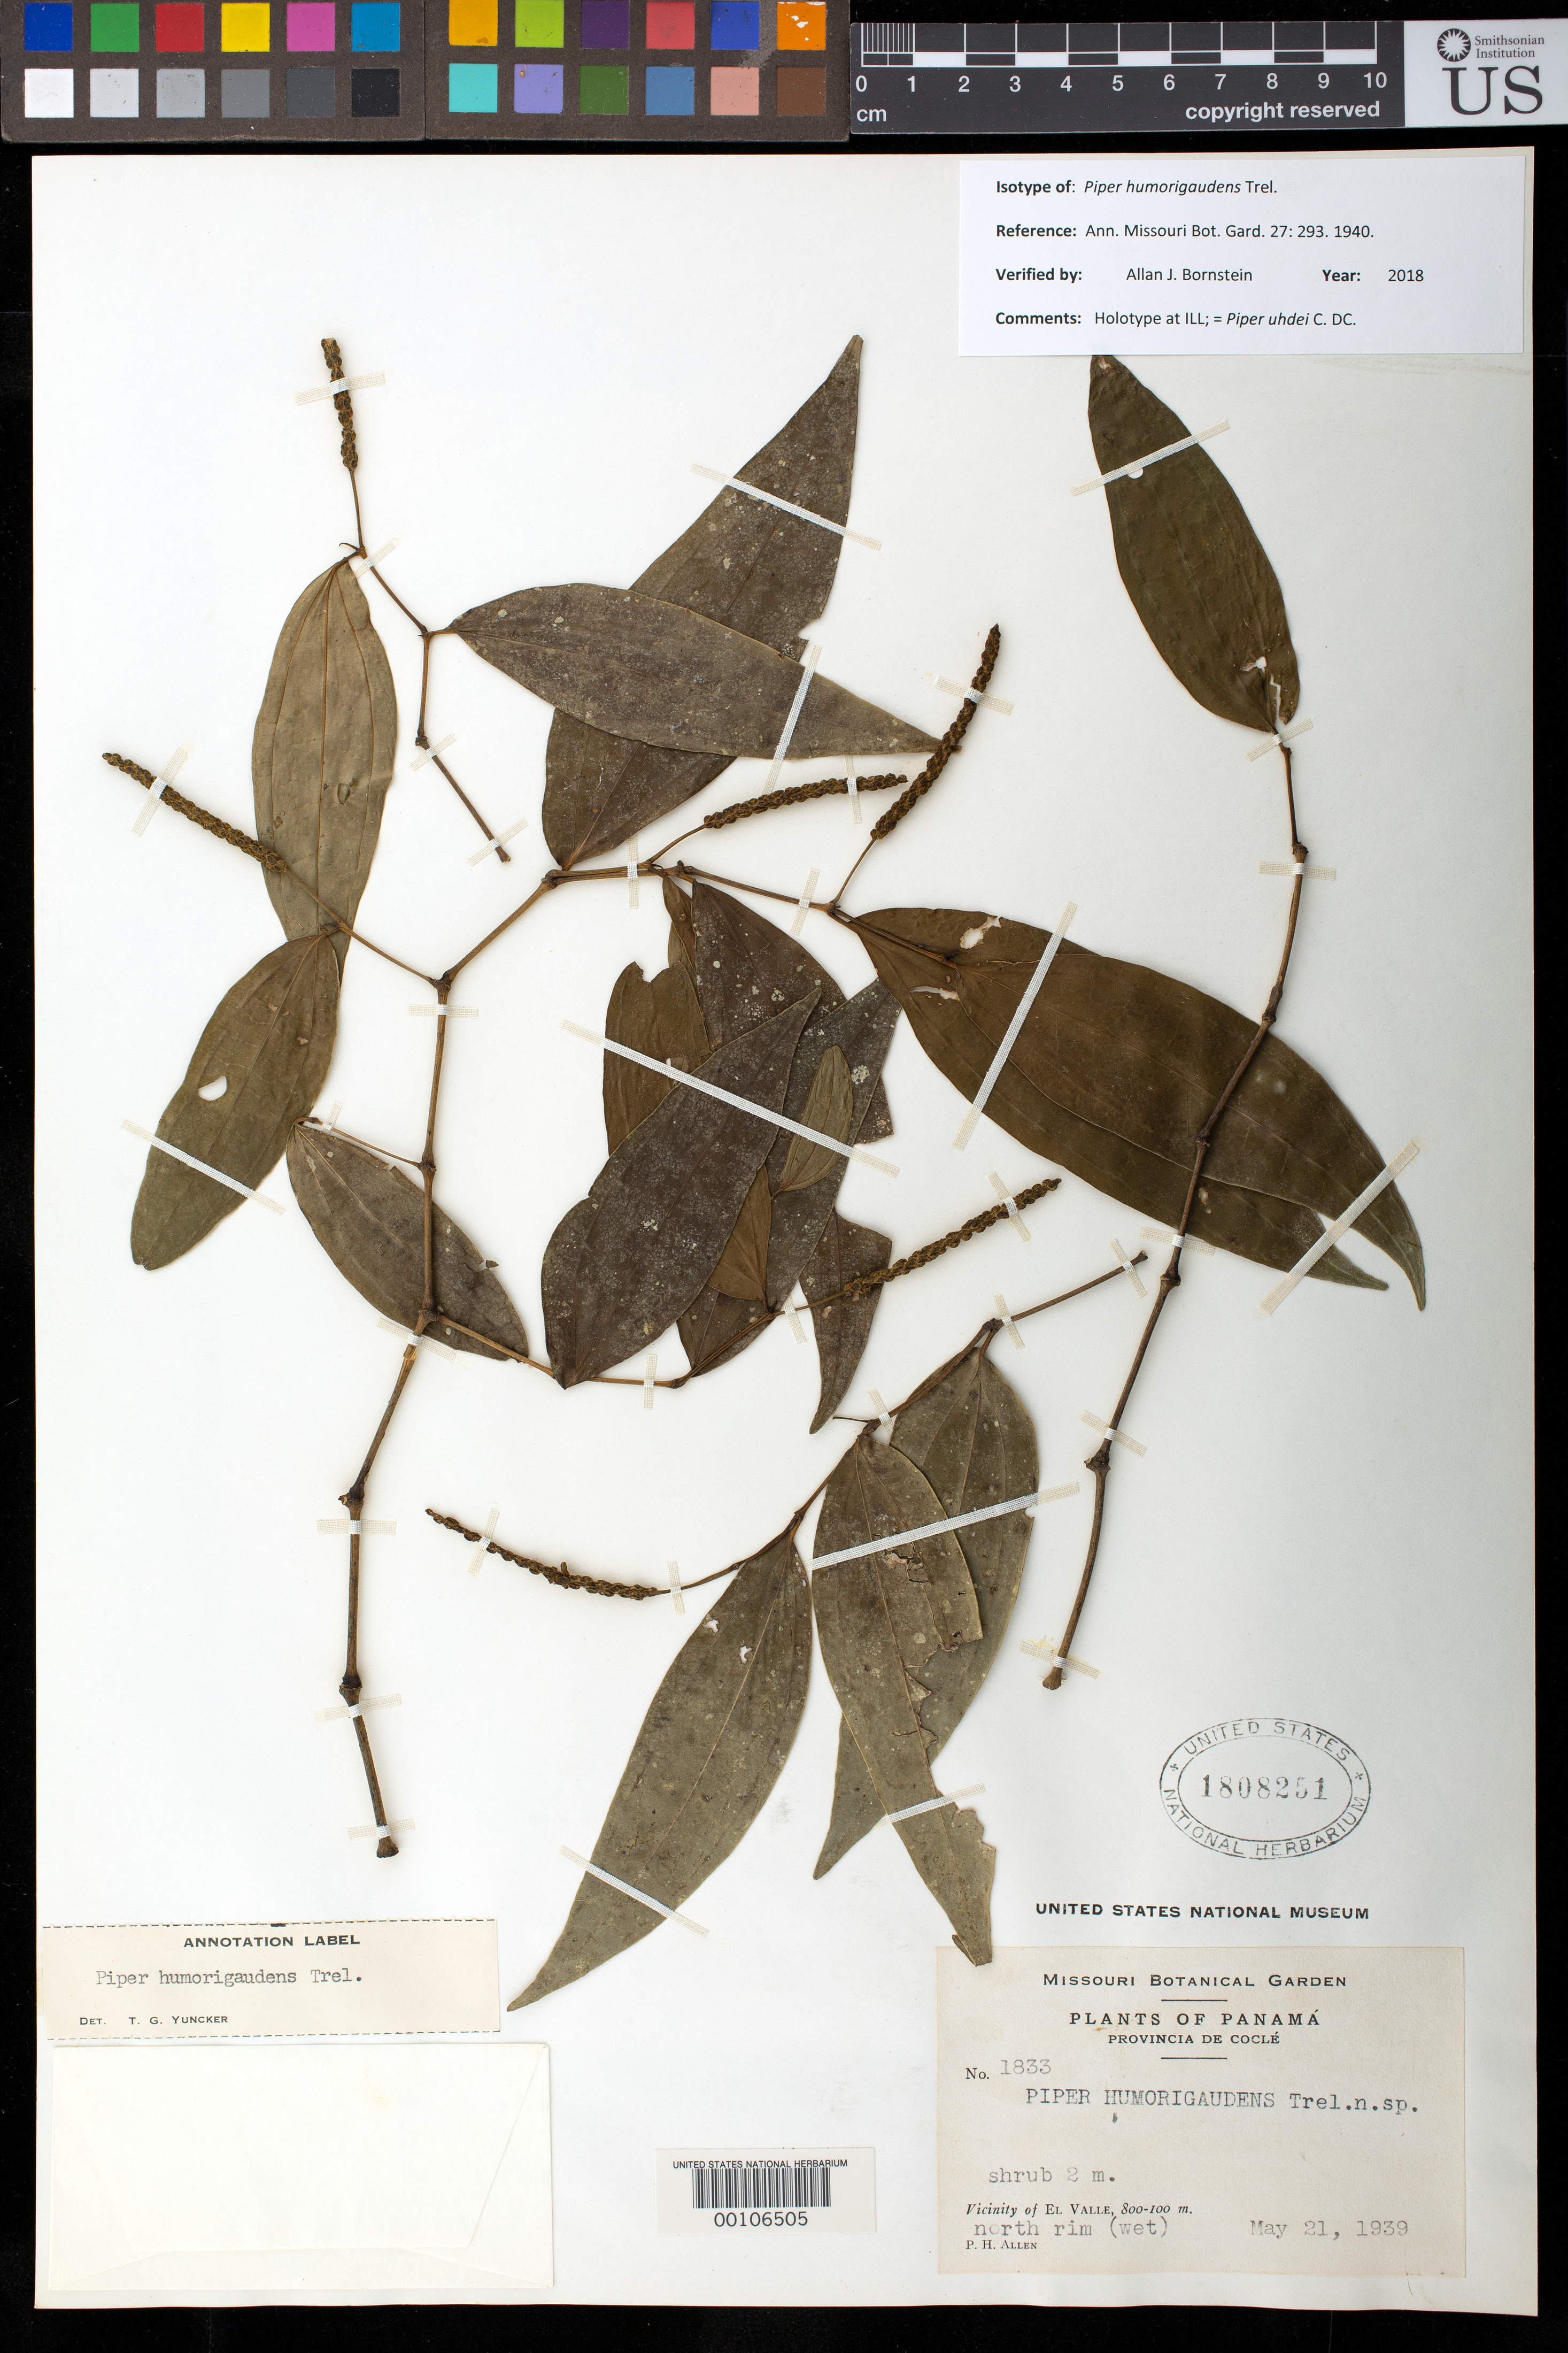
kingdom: Plantae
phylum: Tracheophyta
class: Magnoliopsida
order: Piperales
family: Piperaceae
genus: Piper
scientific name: Piper humorigaudens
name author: Trel. in Woodson & Schery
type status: Isotype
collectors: P. H. Allen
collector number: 1833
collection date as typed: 21 May 1939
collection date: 1939-05-21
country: Panama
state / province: Coclé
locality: Vicinity of el Valle De Anton.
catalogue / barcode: US 1808251